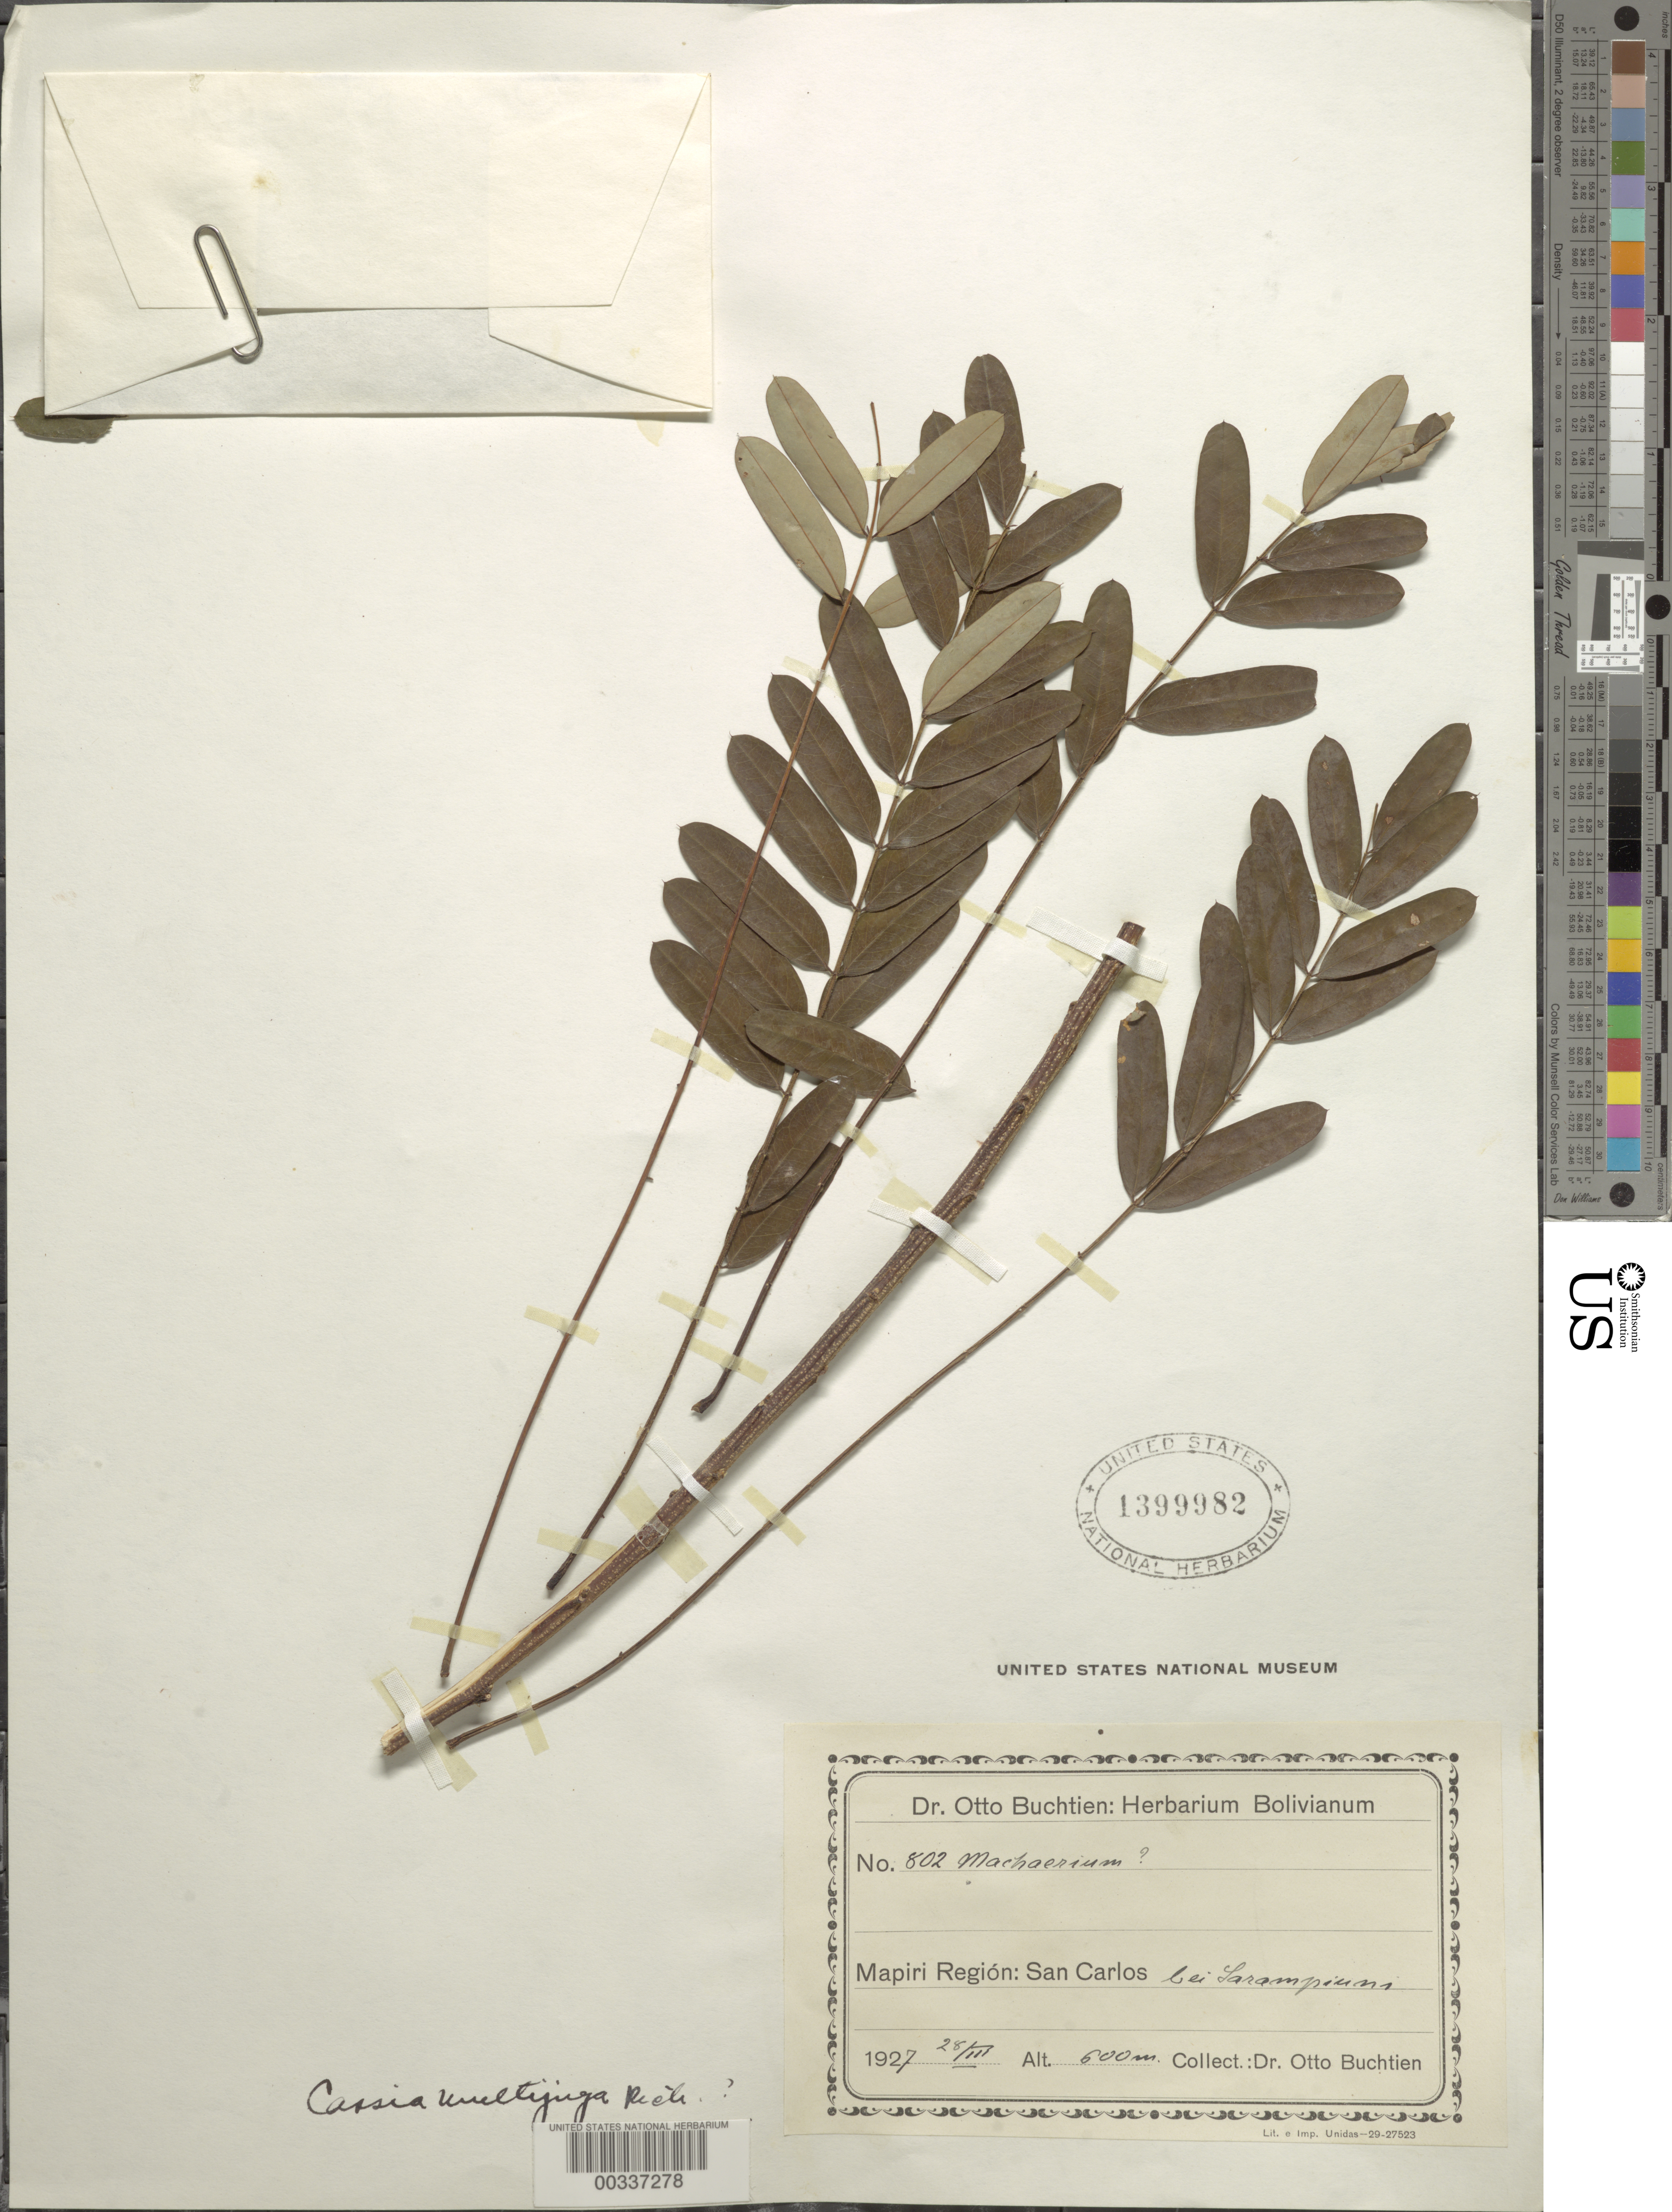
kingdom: Plantae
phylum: Tracheophyta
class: Magnoliopsida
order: Fabales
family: Fabaceae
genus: Senna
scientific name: Senna multijuga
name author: (Rich.) H.S. Irwin & Barneby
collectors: O. Buchtien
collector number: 802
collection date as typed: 28 Mar 1927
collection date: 1927-03-28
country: Bolivia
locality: Mapiri region; San Carlos by Sarampinni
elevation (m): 600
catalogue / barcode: US 1399982